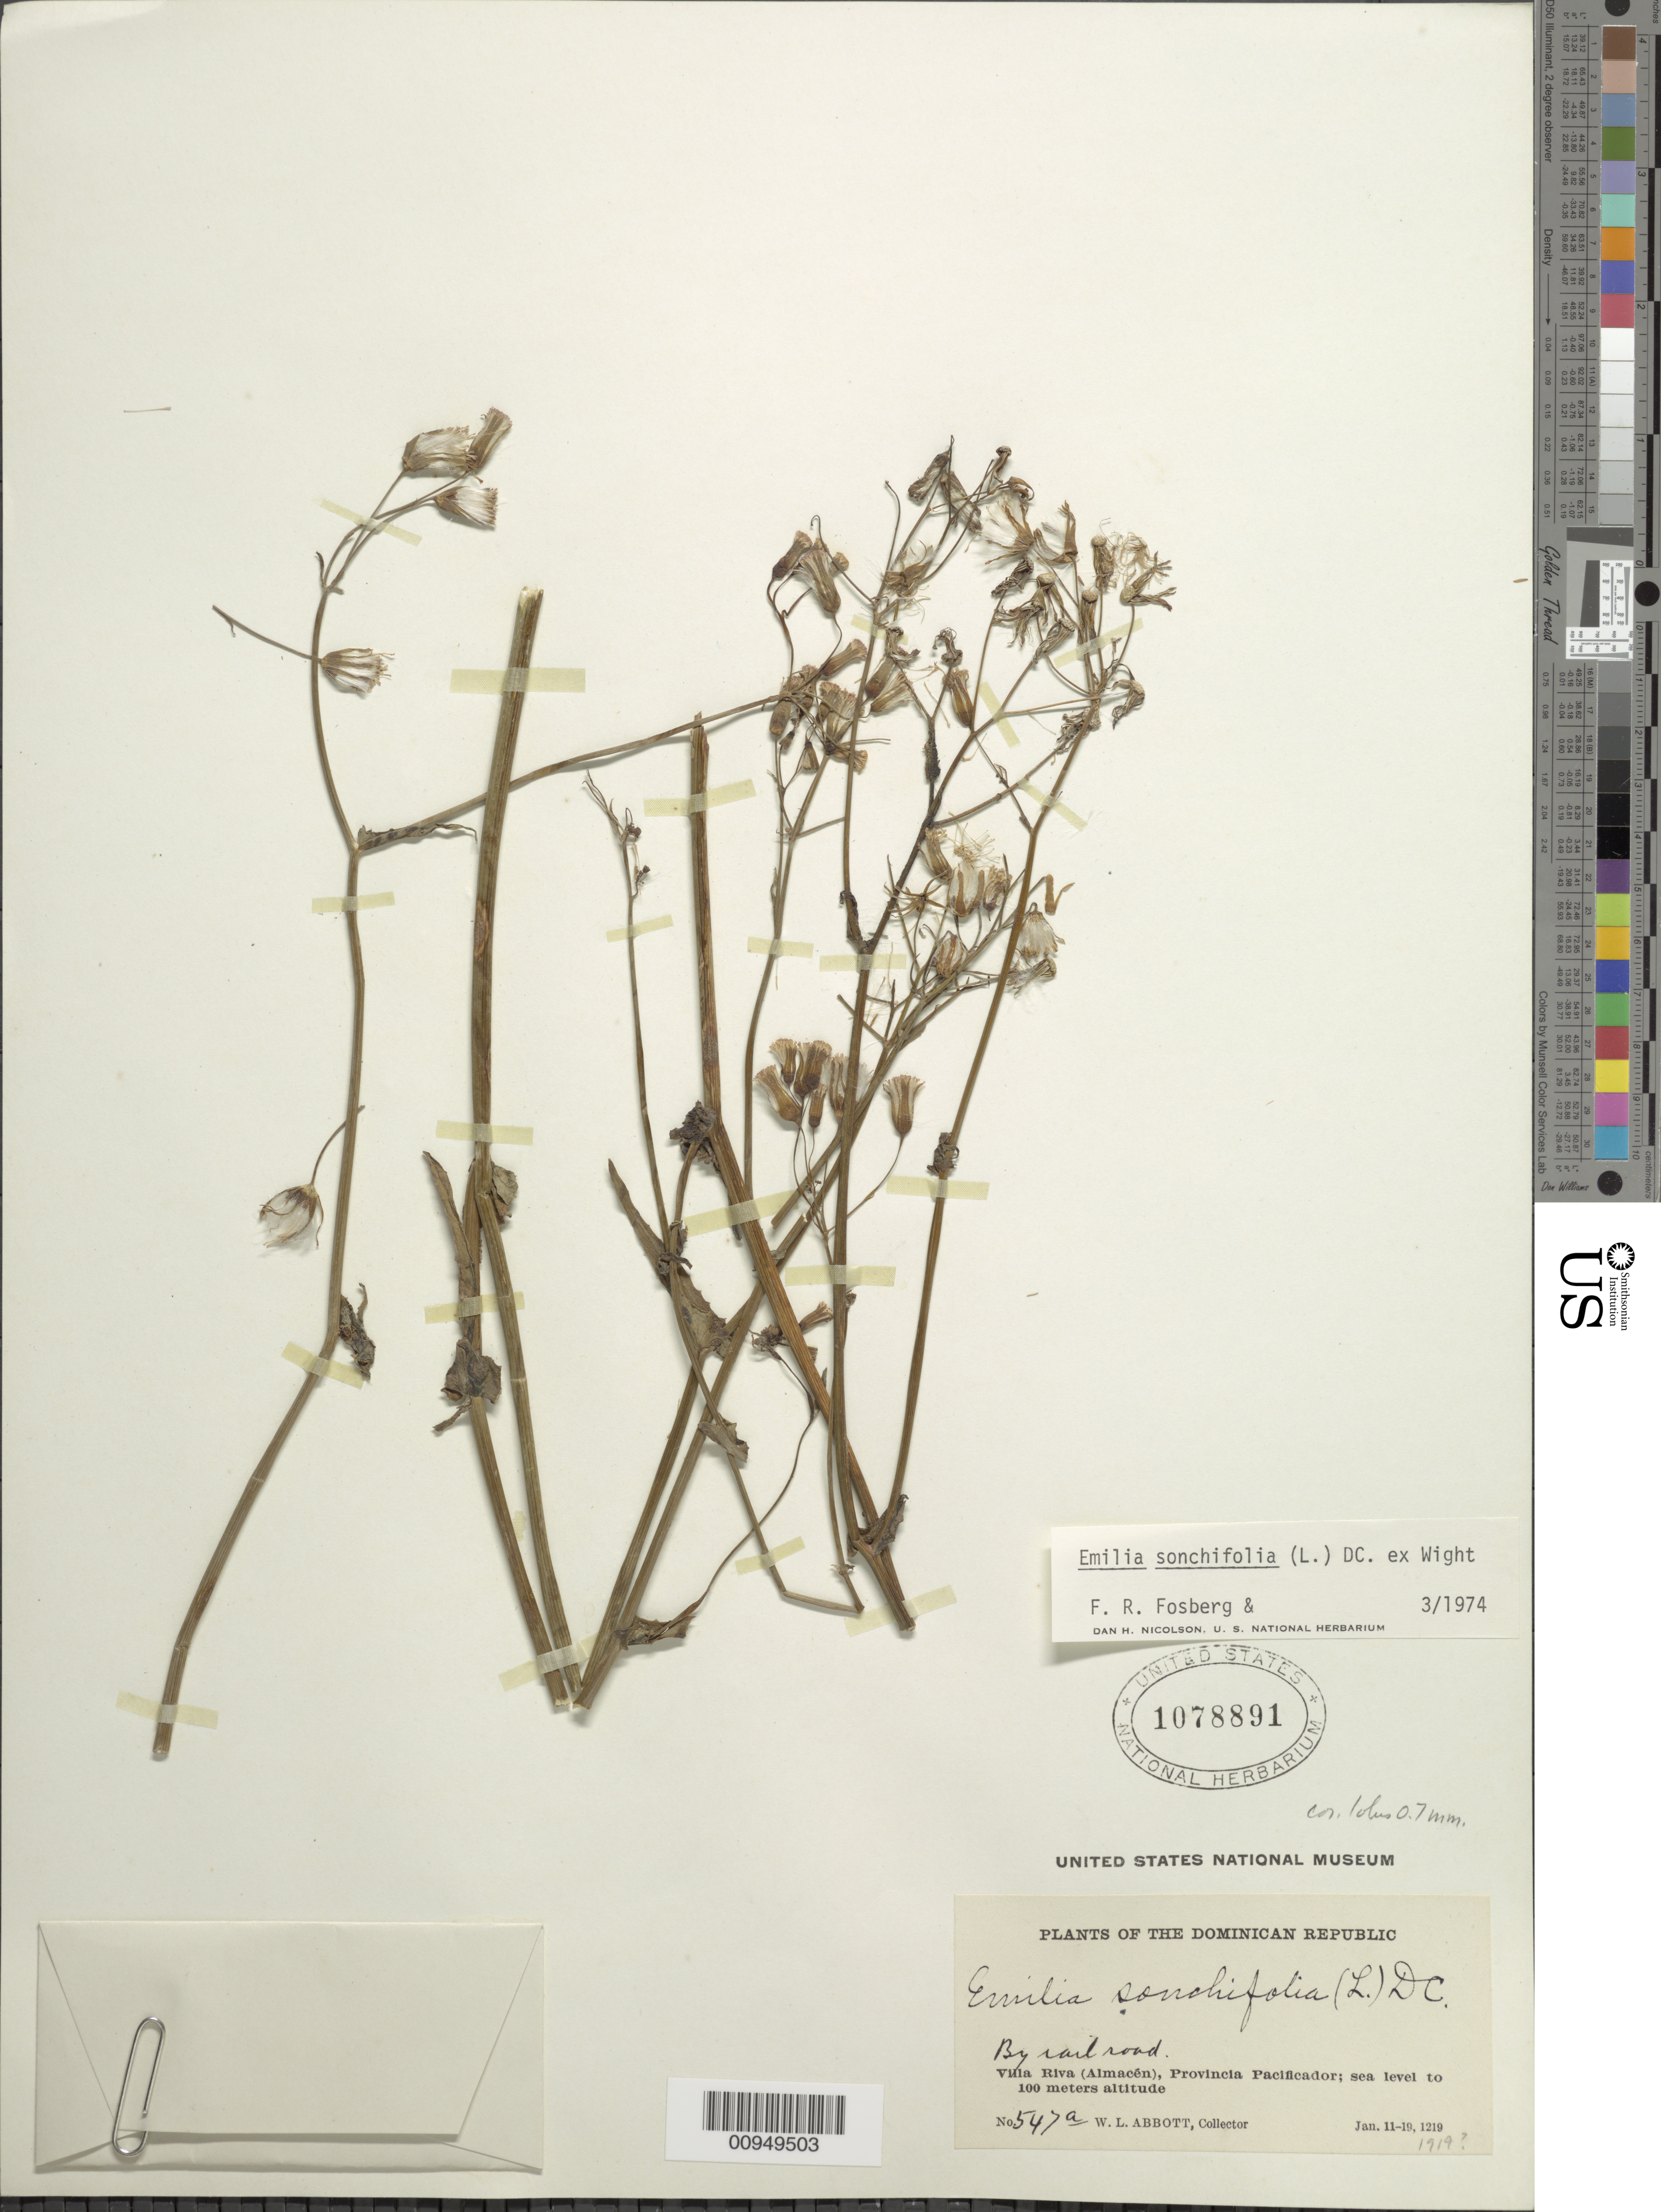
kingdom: Plantae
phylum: Tracheophyta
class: Magnoliopsida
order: Asterales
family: Asteraceae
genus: Emilia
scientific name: Emilia sonchifolia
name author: (L.) DC.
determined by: Fosberg, F. R.; Nicolson, D. H.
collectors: W. L. Abbott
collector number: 547A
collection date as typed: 11 Jan 1912 to 19 Jan 1912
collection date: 1912-01-11/1912-01-19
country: Dominican Republic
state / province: Duarte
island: Hispaniola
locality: Villa Riva (Almacén), by railroad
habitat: By railroad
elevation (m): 0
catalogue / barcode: US 1078891